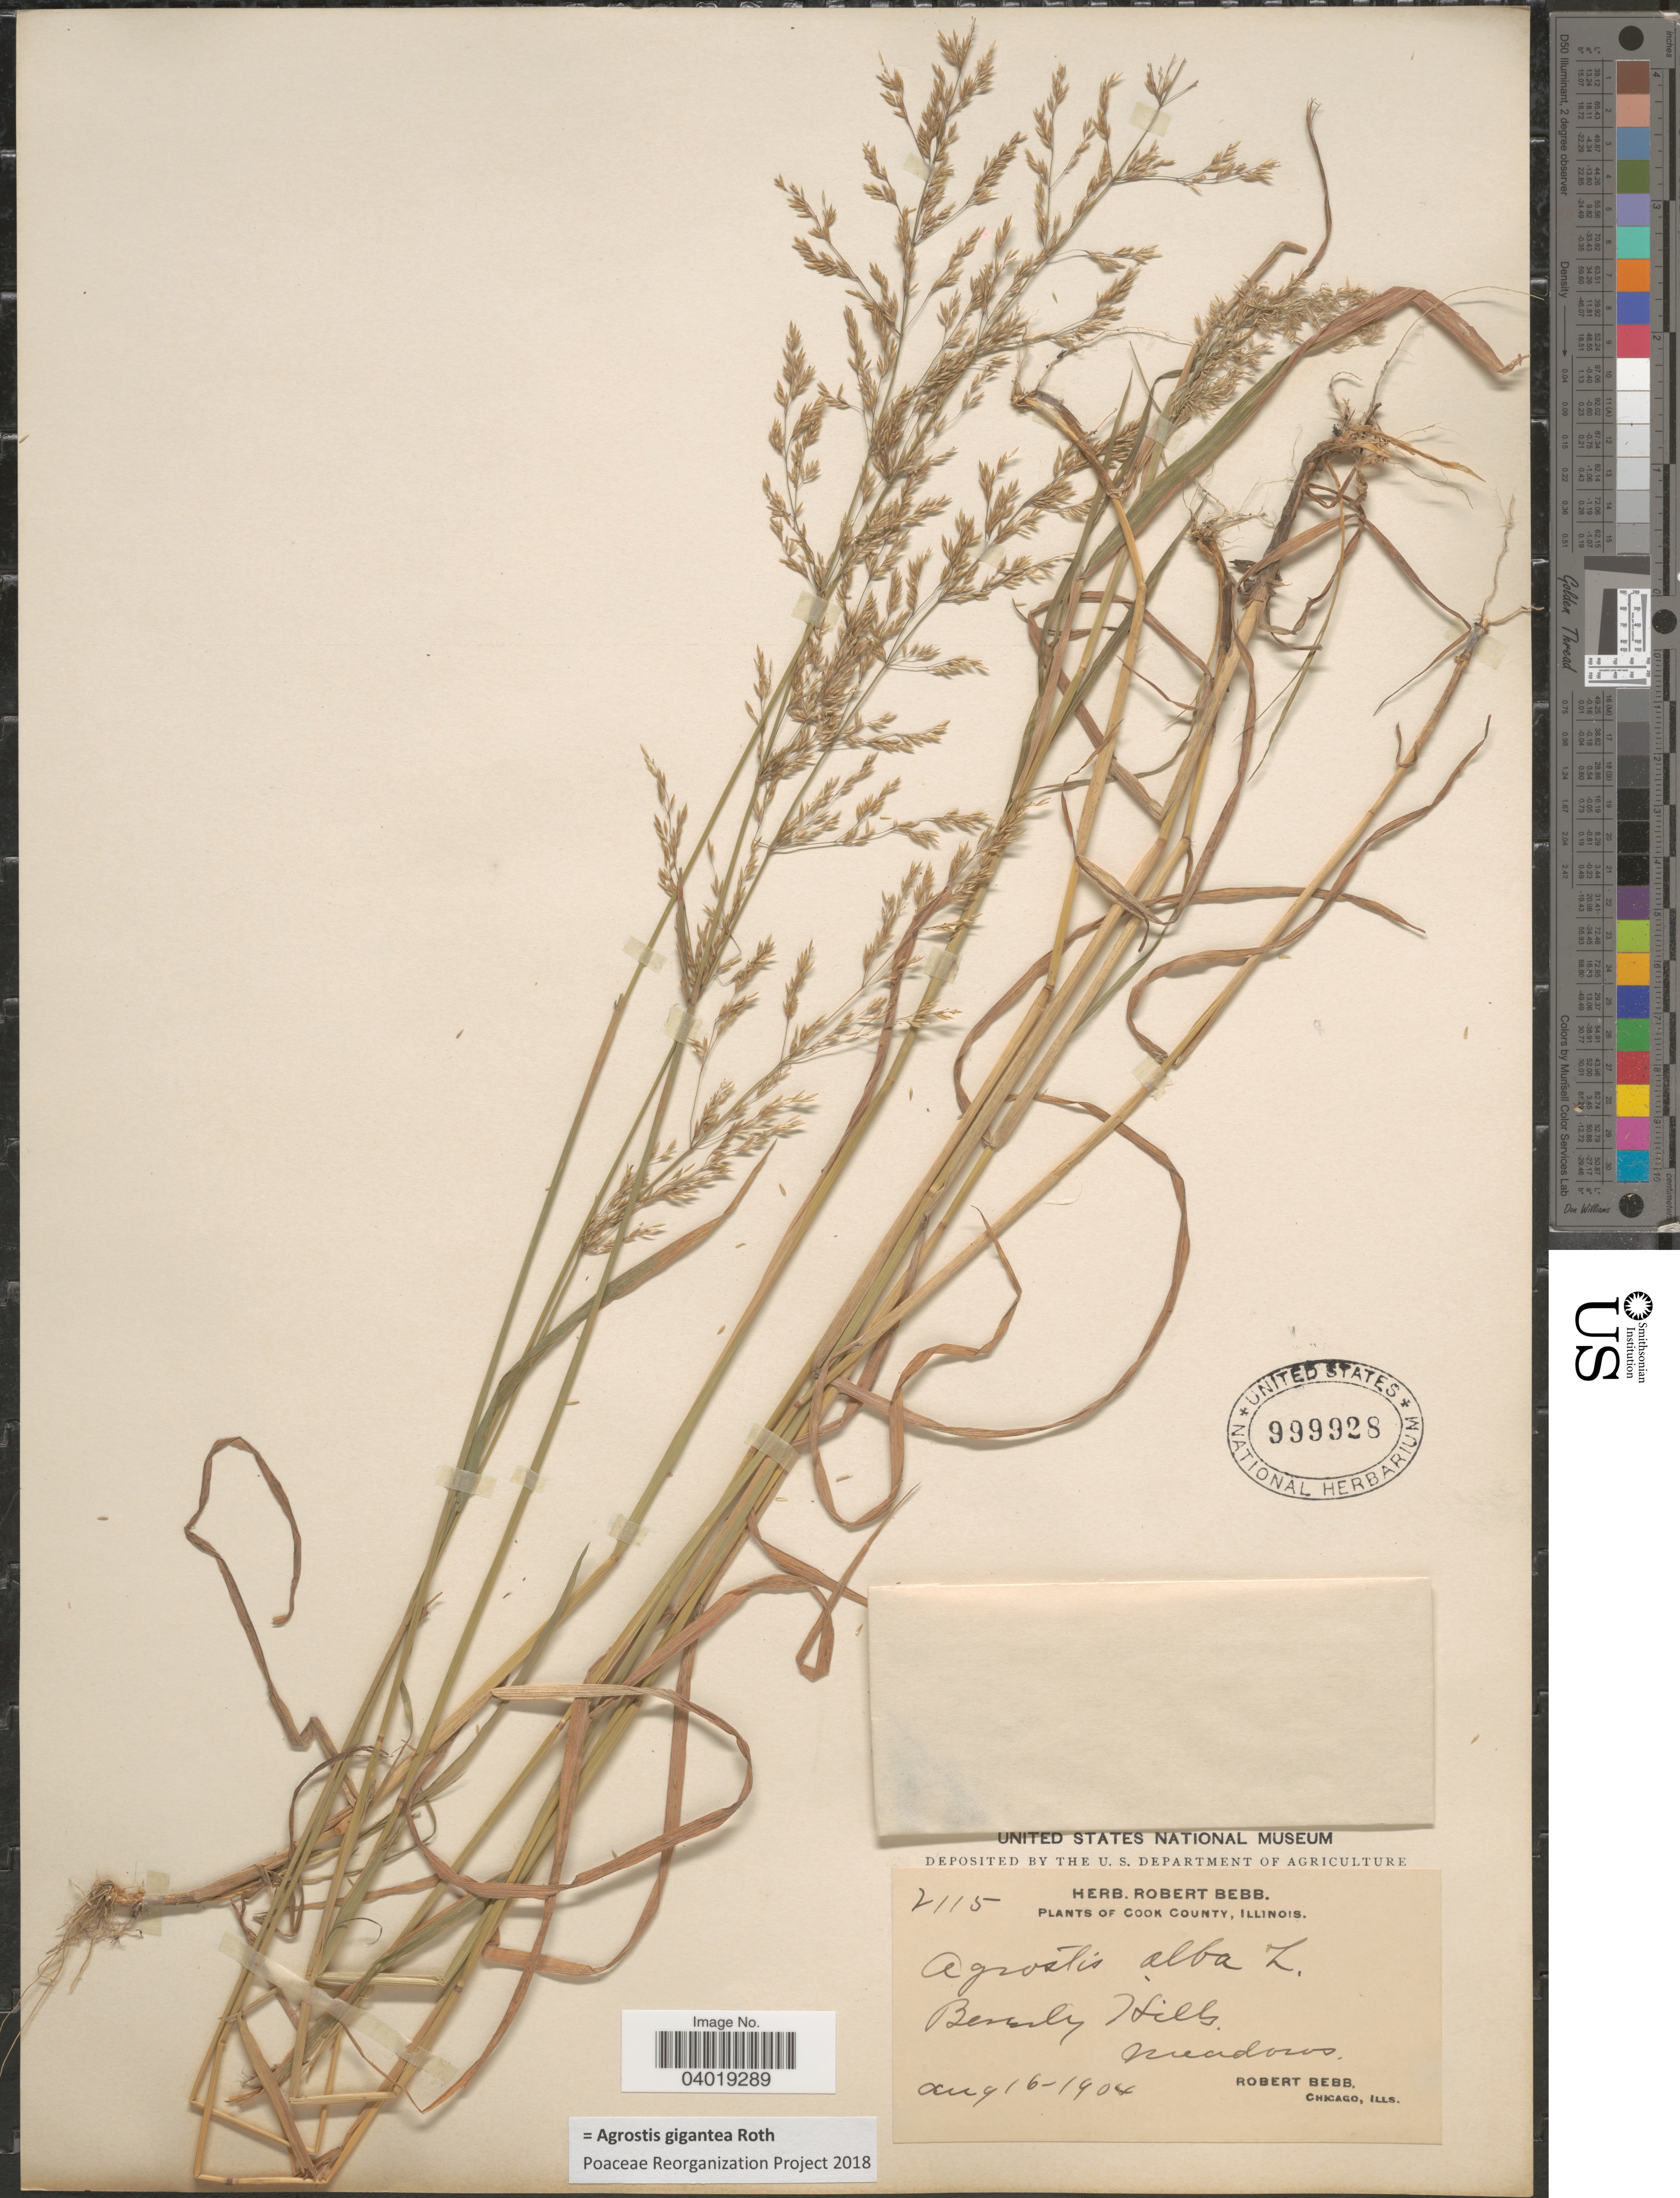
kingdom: Plantae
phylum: Tracheophyta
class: Liliopsida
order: Poales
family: Poaceae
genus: Agrostis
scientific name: Agrostis gigantea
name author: Roth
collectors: R. Bebb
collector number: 2115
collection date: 1904-08-16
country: United States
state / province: Illinois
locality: Cook County. Beverly Hills.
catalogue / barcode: US 999928